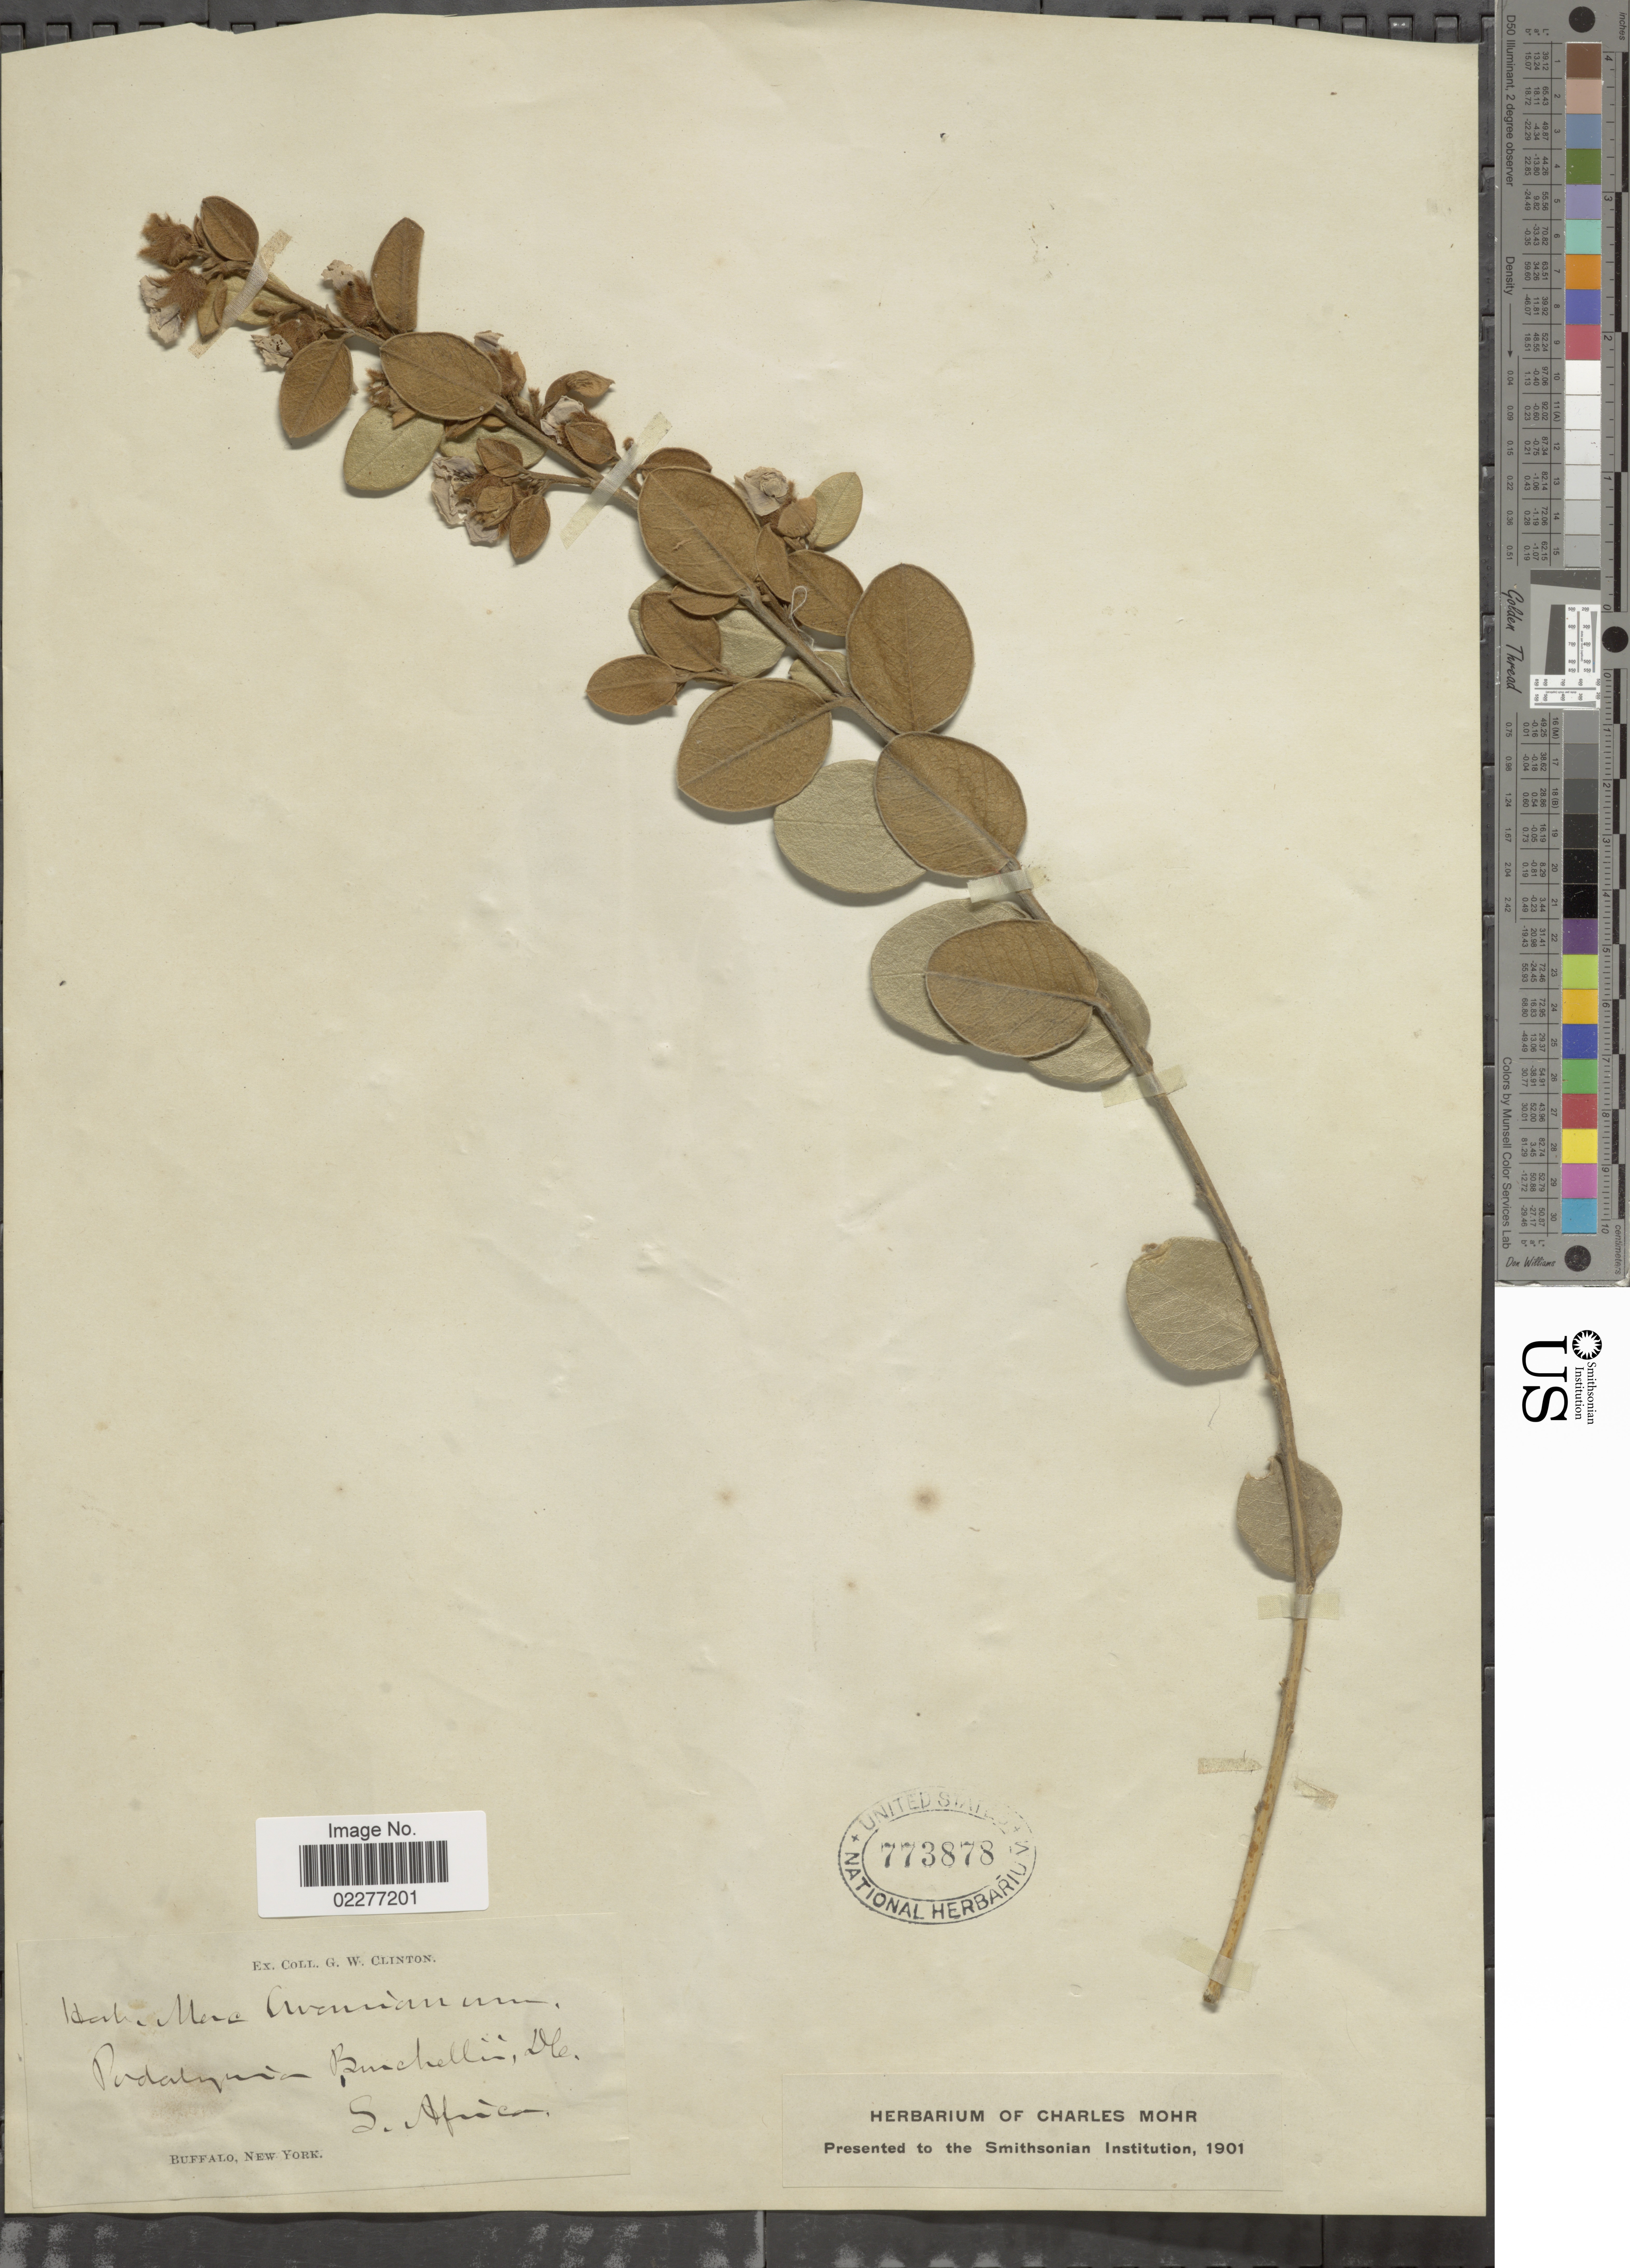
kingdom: Plantae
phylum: Tracheophyta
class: Magnoliopsida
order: Fabales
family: Fabaceae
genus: Podalyria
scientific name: Podalyria burchellii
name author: DC.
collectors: G. W. Clinton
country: South Africa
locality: Buffalo, New York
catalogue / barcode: US 773878